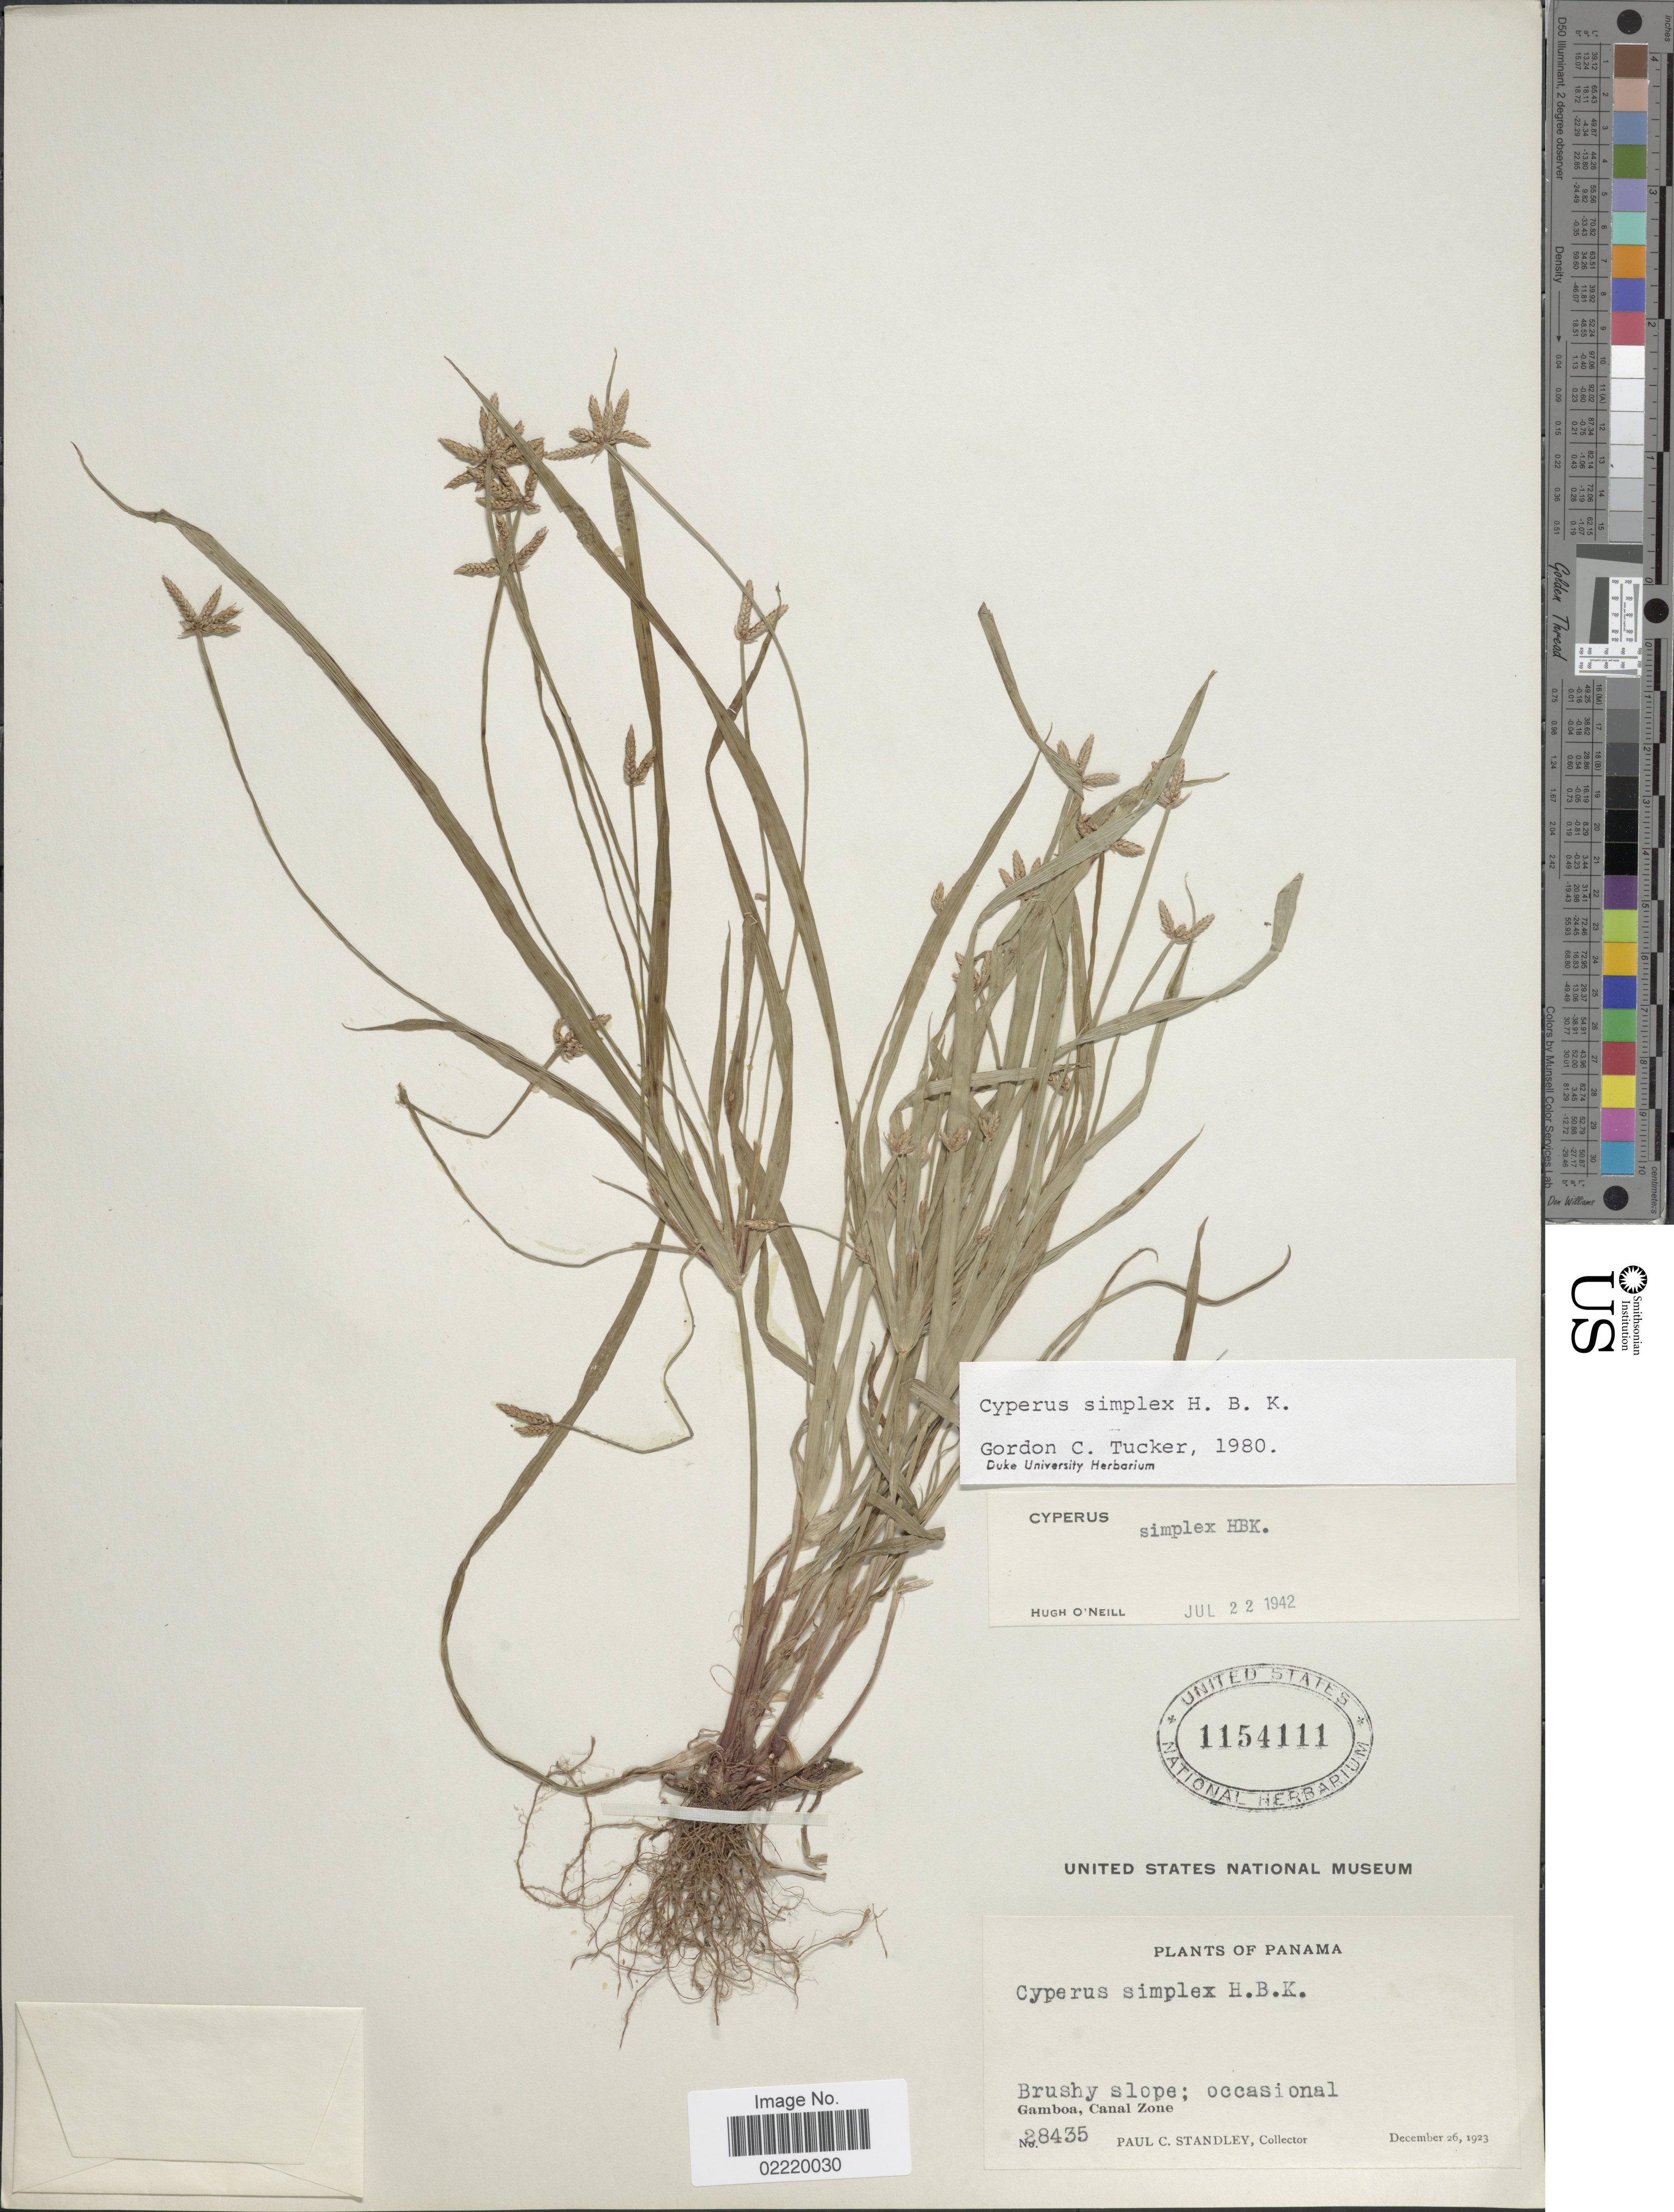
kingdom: Plantae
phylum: Tracheophyta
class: Liliopsida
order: Poales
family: Cyperaceae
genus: Cyperus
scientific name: Cyperus simplex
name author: Kunth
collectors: P. C. Standley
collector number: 28435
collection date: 1923-12-26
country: Panama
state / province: Colón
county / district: Canal Zone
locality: Brushy slope, Gamboa, Canal Zone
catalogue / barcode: US 1154111